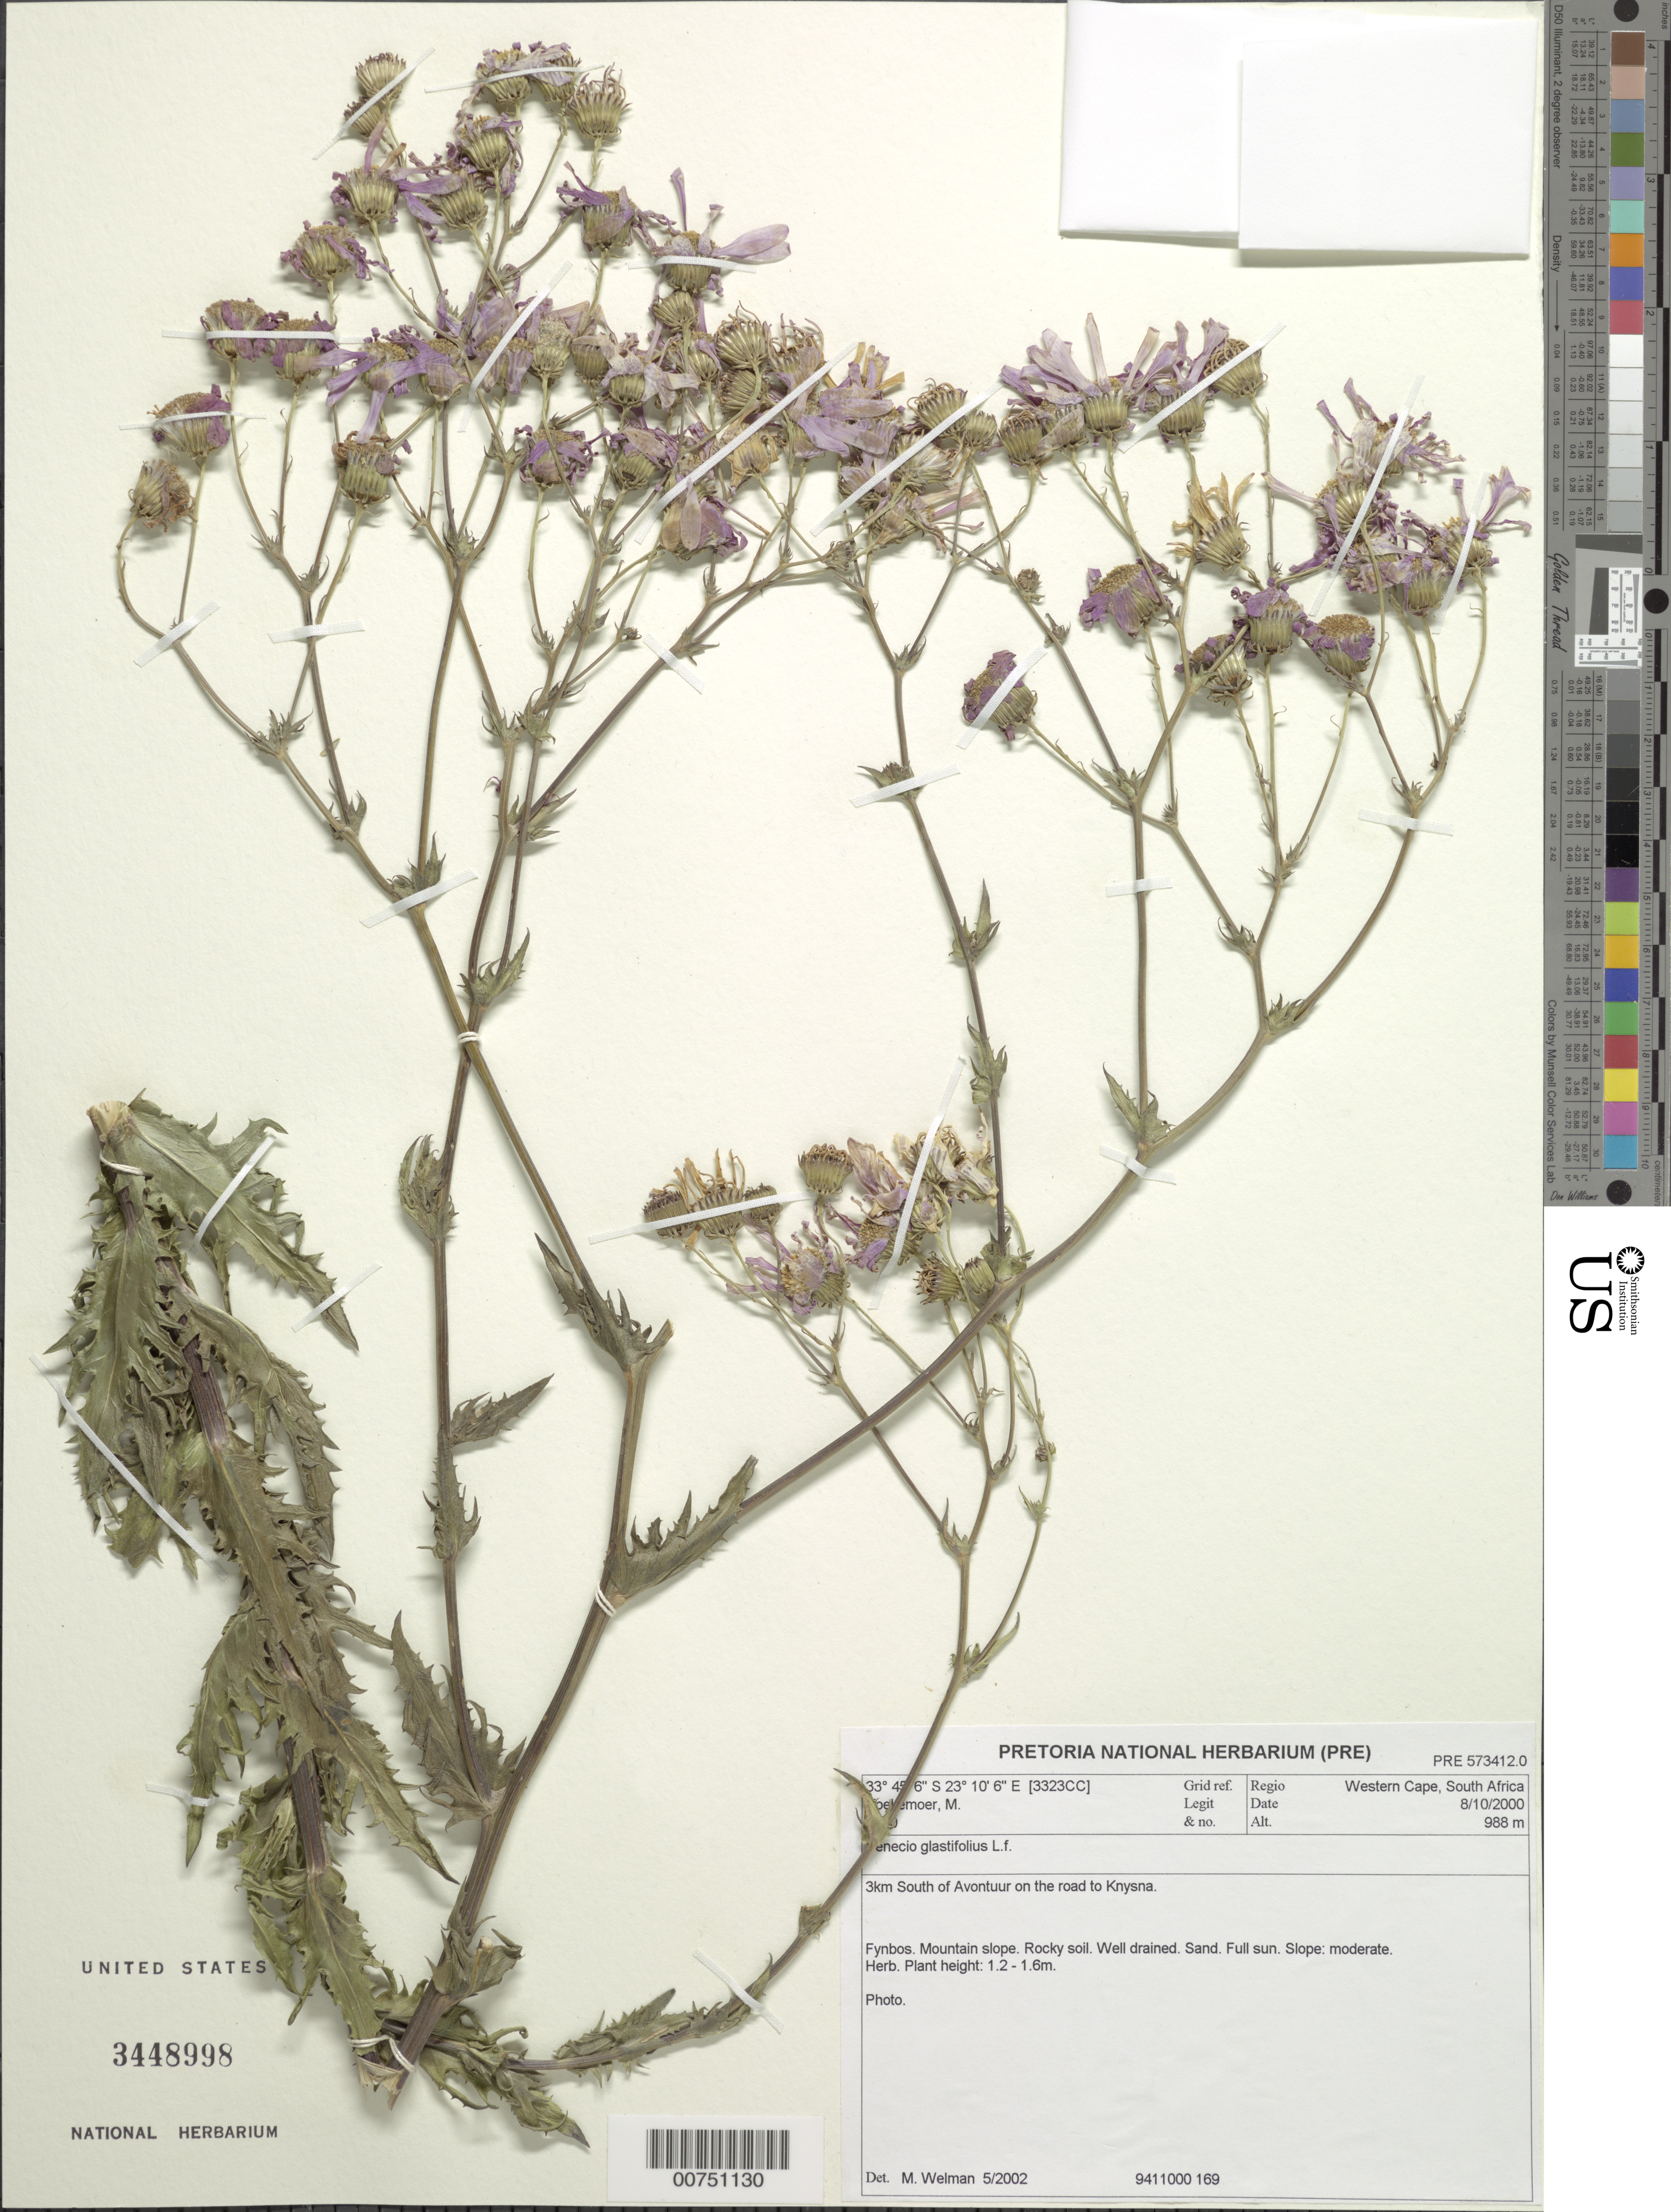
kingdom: Plantae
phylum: Tracheophyta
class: Magnoliopsida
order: Asterales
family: Asteraceae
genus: Senecio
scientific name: Senecio glastifolius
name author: Hook. f.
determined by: Welman, W. G.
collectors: M. Koekemoer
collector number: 1090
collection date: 2000-10-08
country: South Africa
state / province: Western Cape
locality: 3 km S of Avontuur, on road to Knysna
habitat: Fynbos; mountain slope, rocky soil, well-drained, sand, full sun, slope: moderate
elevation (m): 988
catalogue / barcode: US 3448998